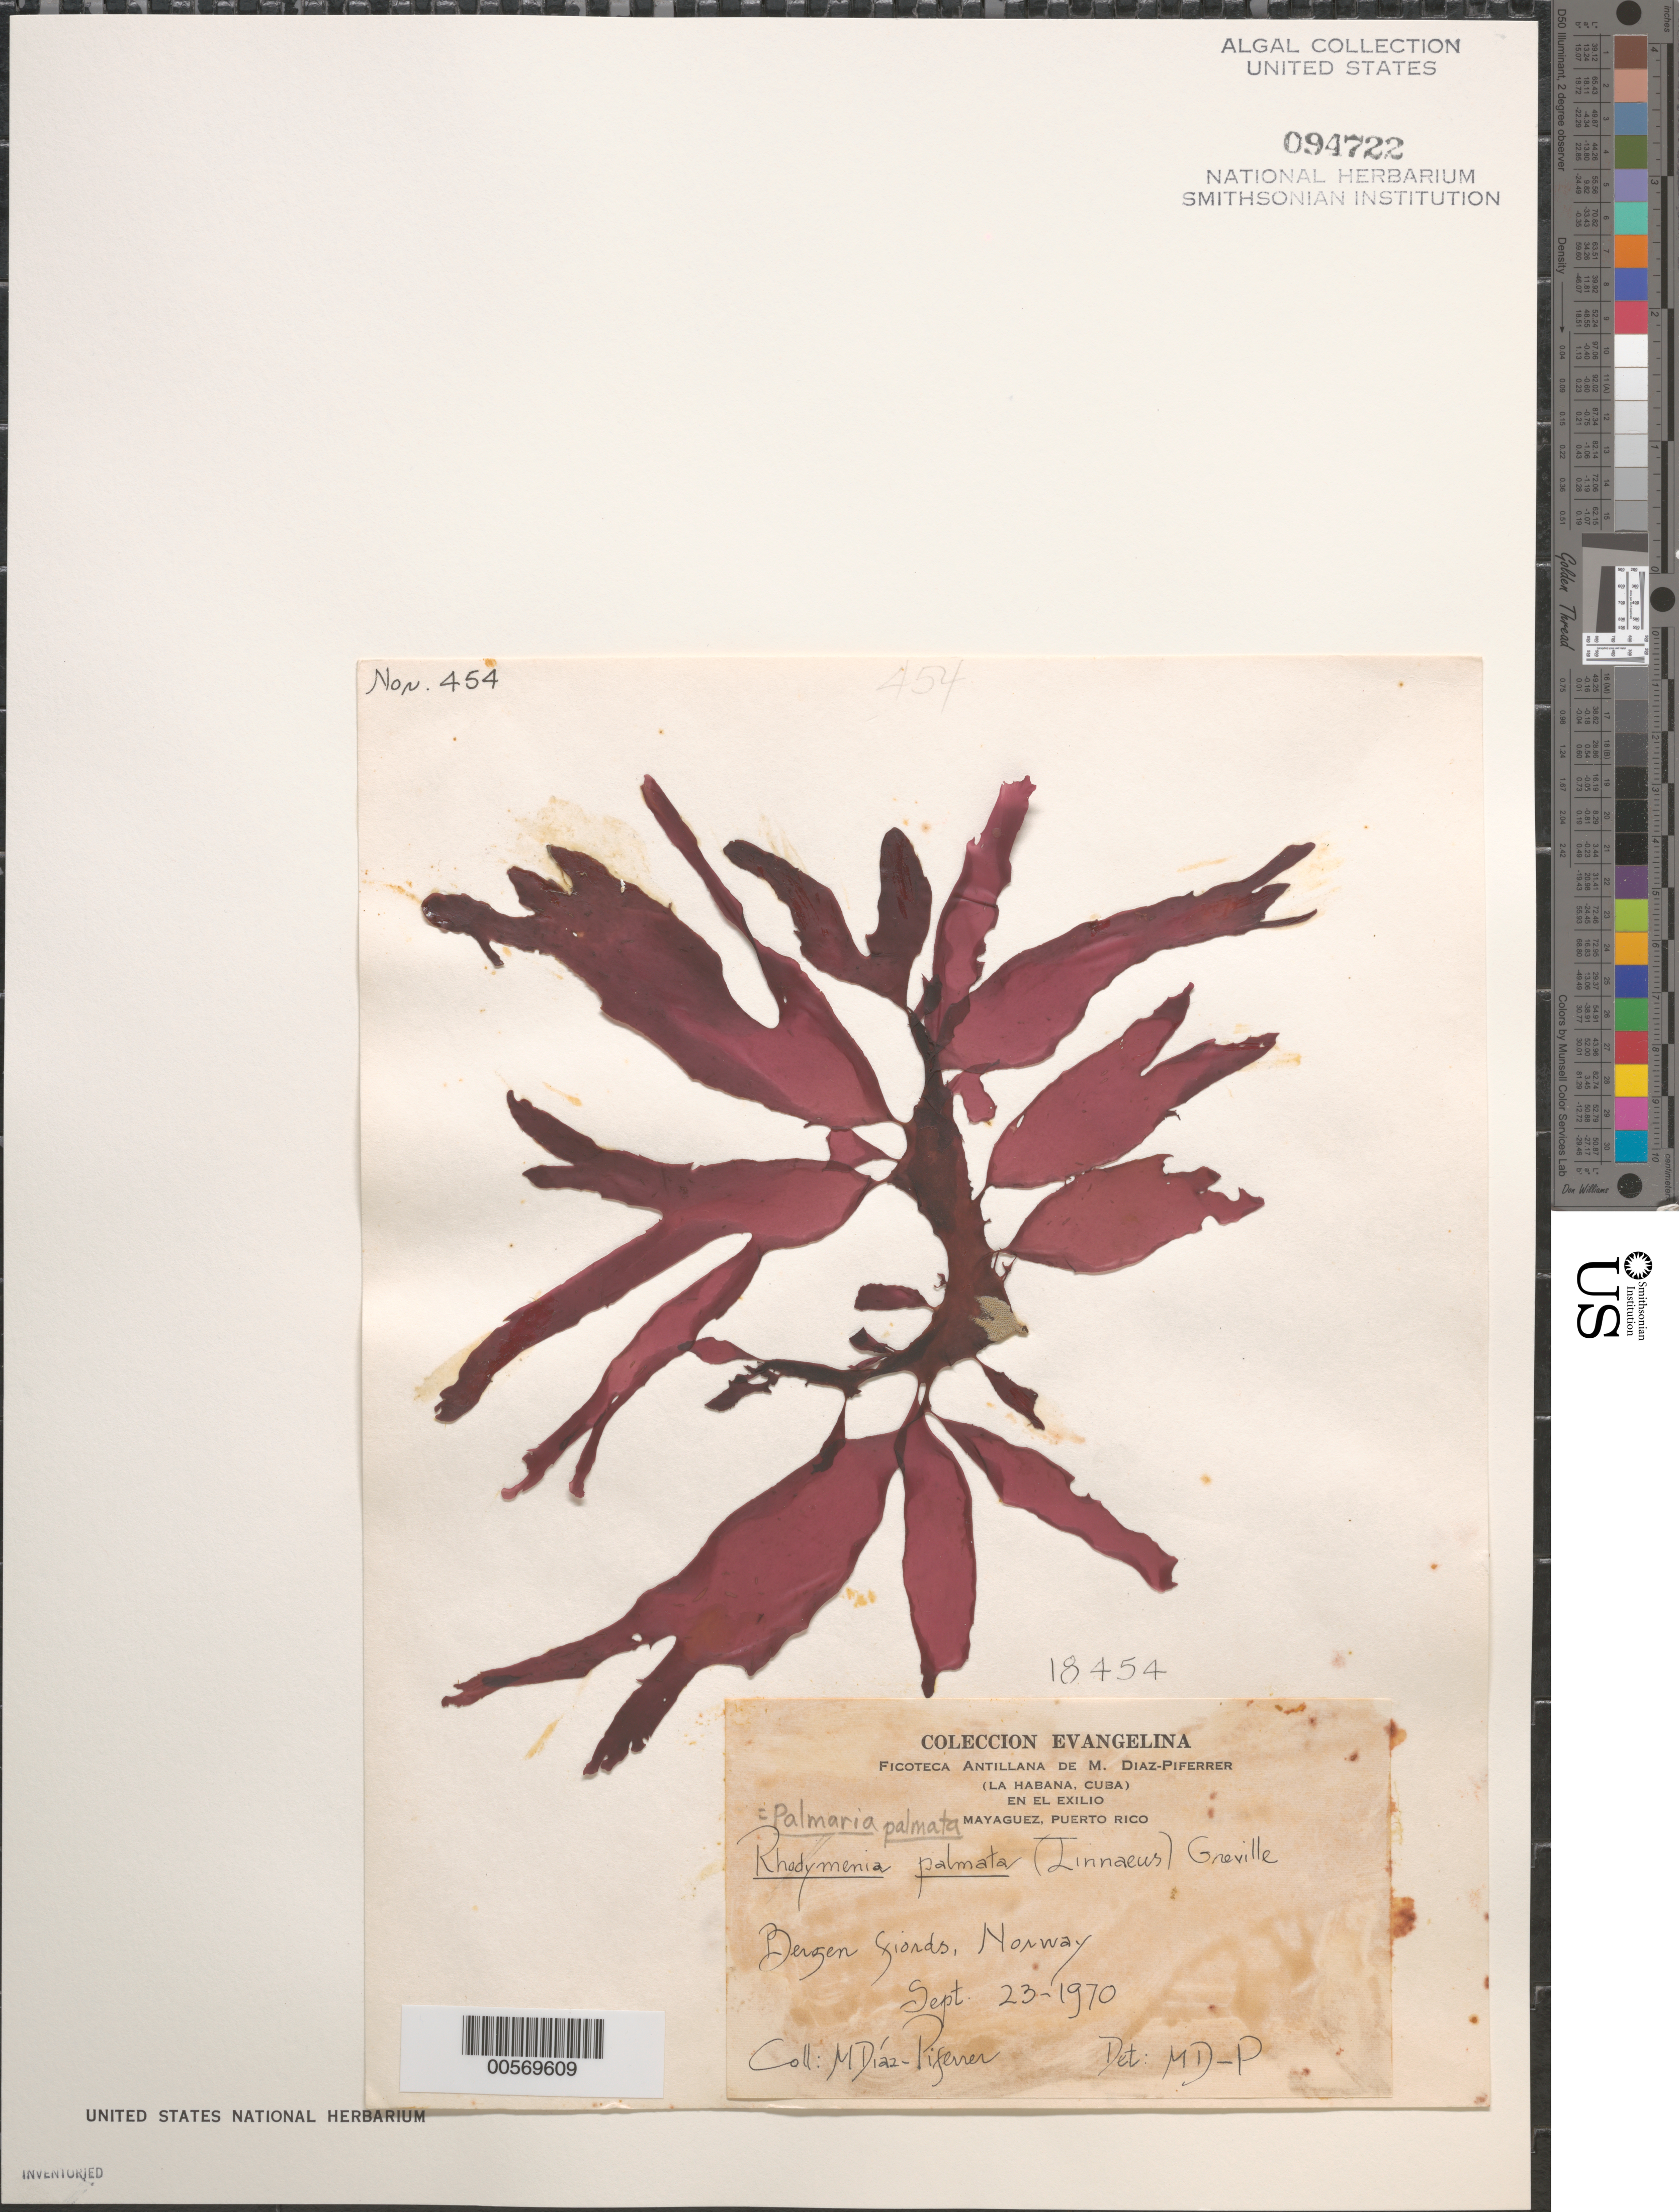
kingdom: Plantae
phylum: Rhodophyta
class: Florideophyceae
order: Palmariales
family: Palmariaceae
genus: Palmaria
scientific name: Palmaria palmata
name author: (L.) F. Weber & D. Mohr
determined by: Diaz-Piferrer, M.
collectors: M. Diaz-Piferrer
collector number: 18454 & Nor. 454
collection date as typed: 23 Sep 1970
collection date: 1970-09-23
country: Norway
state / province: Hordaland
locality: Bergen fjords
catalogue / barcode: US 94722